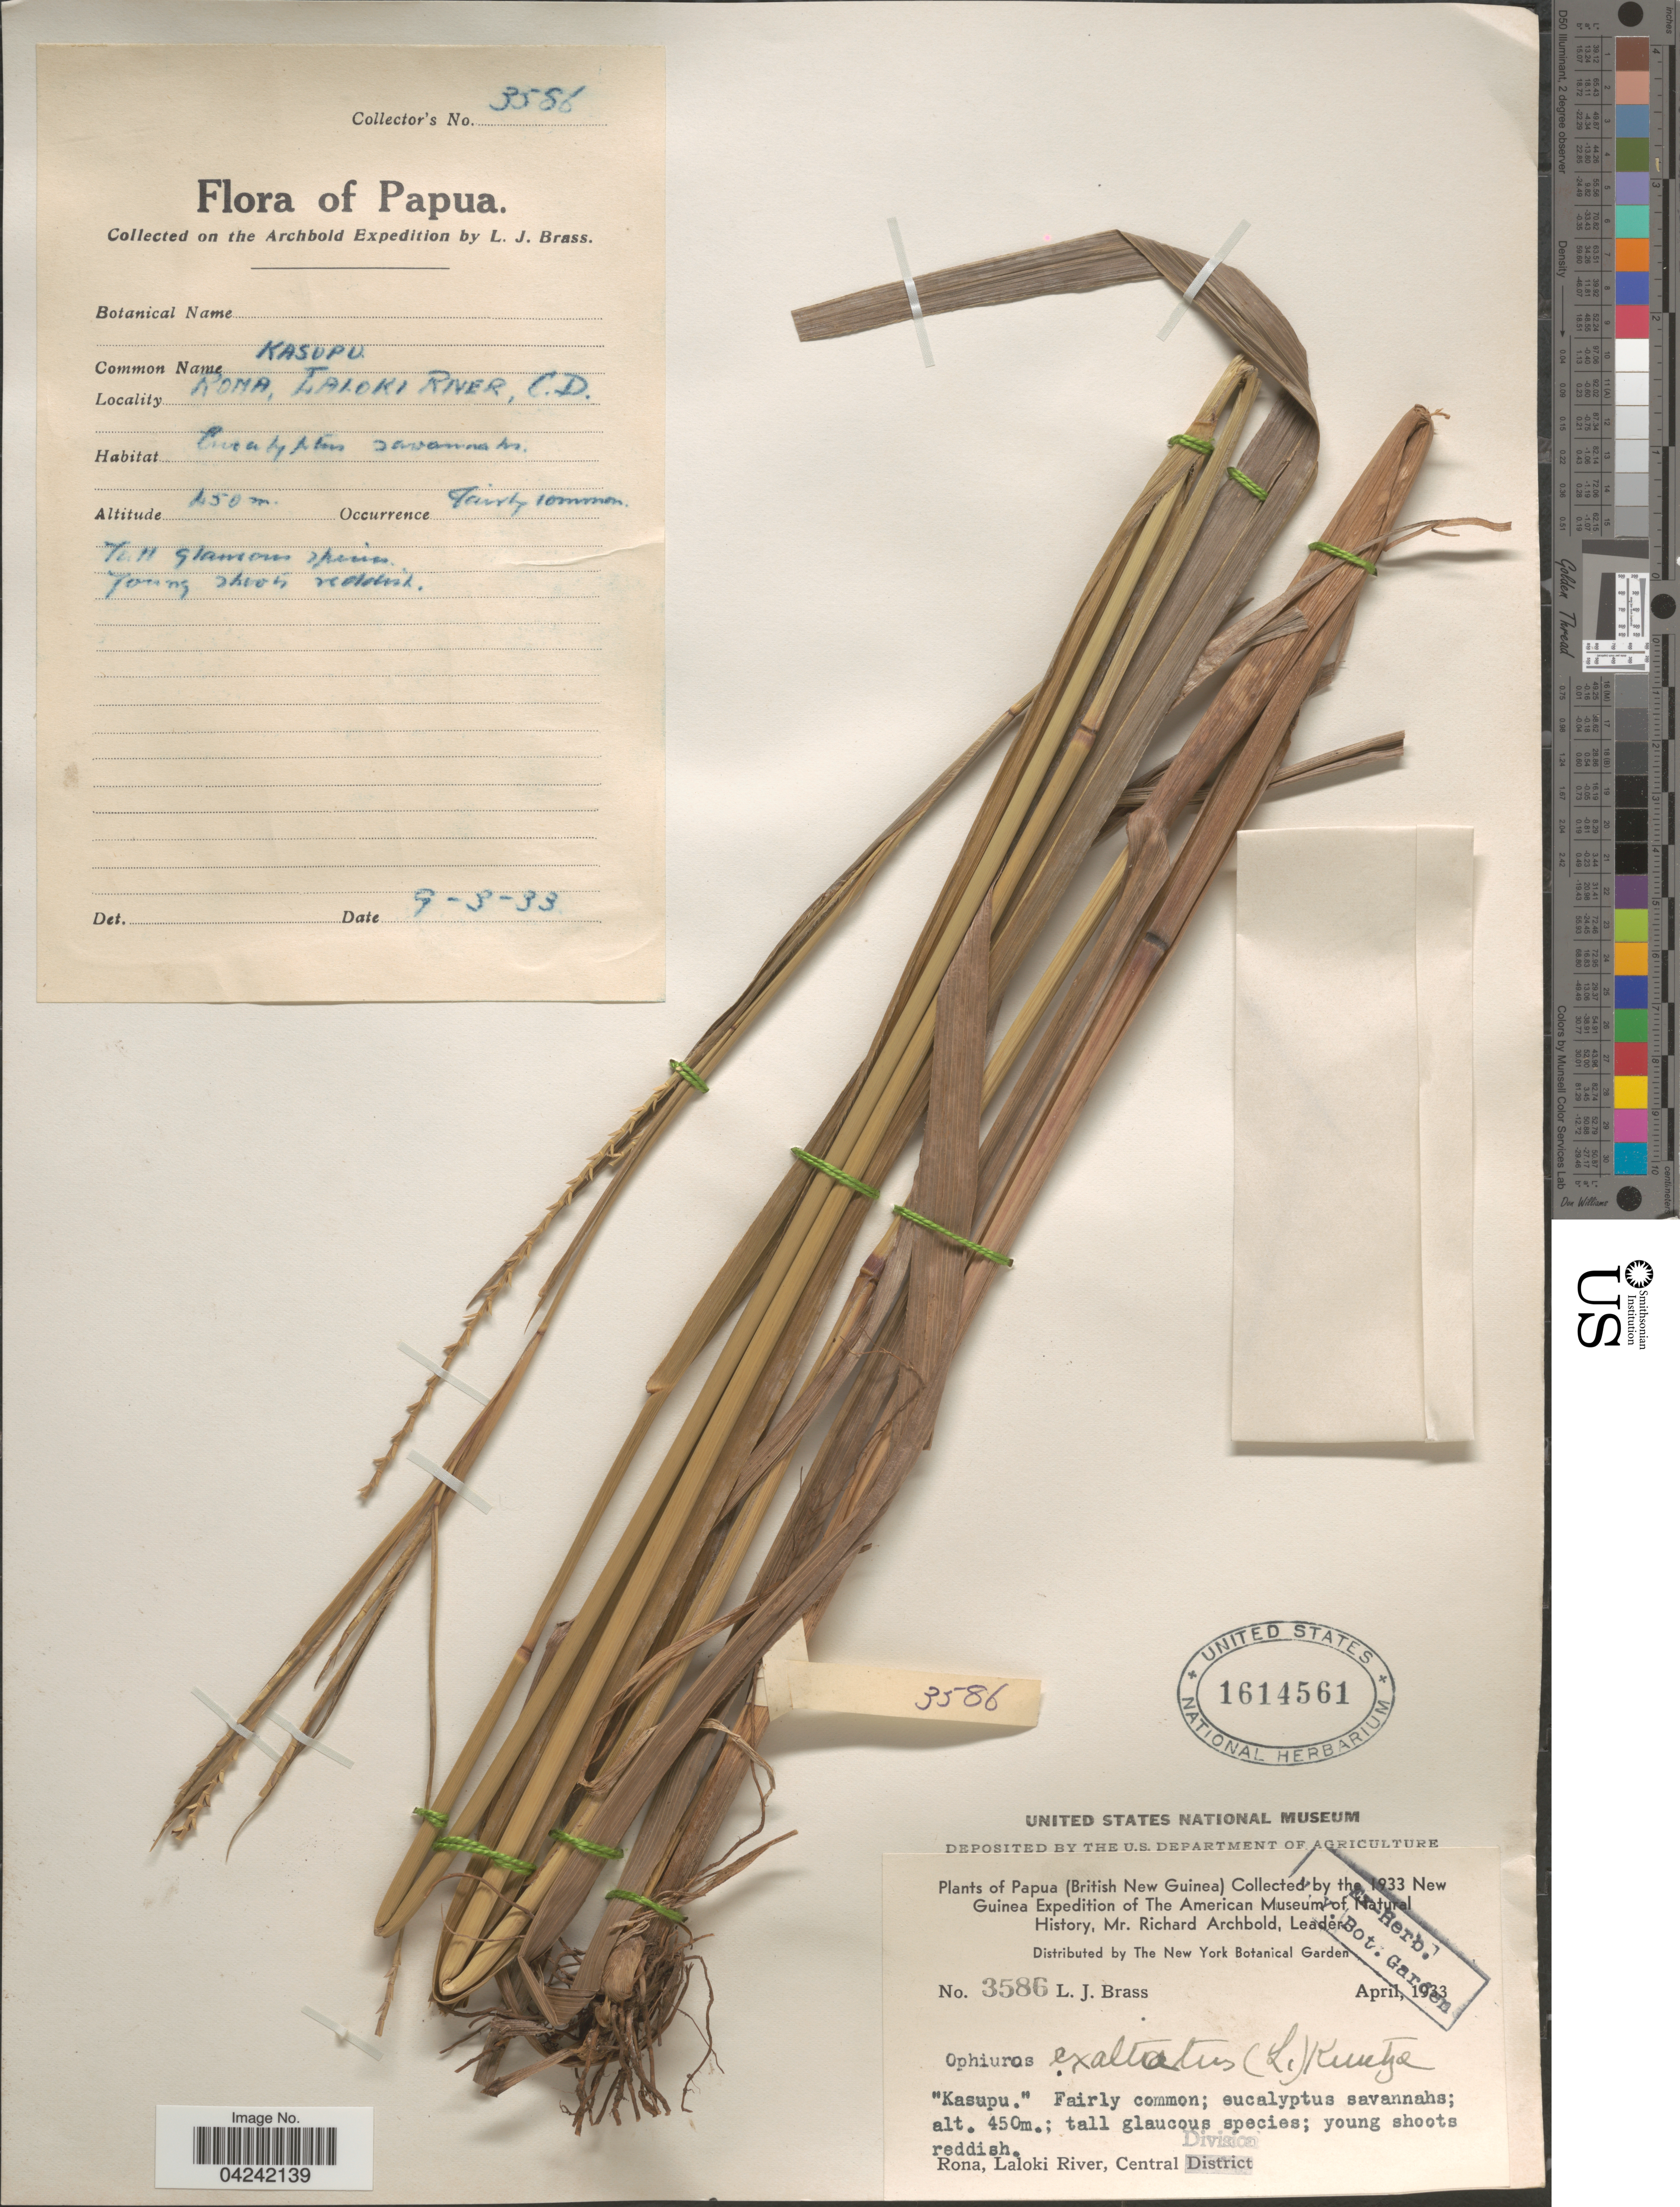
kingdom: Plantae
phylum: Tracheophyta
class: Liliopsida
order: Poales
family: Poaceae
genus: Ophiuros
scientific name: Ophiuros sp.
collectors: L. J. Brass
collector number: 3586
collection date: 1933-03-09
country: Papua New Guinea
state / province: Central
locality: Papua (British New Guinea). The 1933 New Guinea Expedition of The American Museum of Natural History. Rona, Laloki River, Central District. The Archbold Expedition.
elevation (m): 450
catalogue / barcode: US 1614561